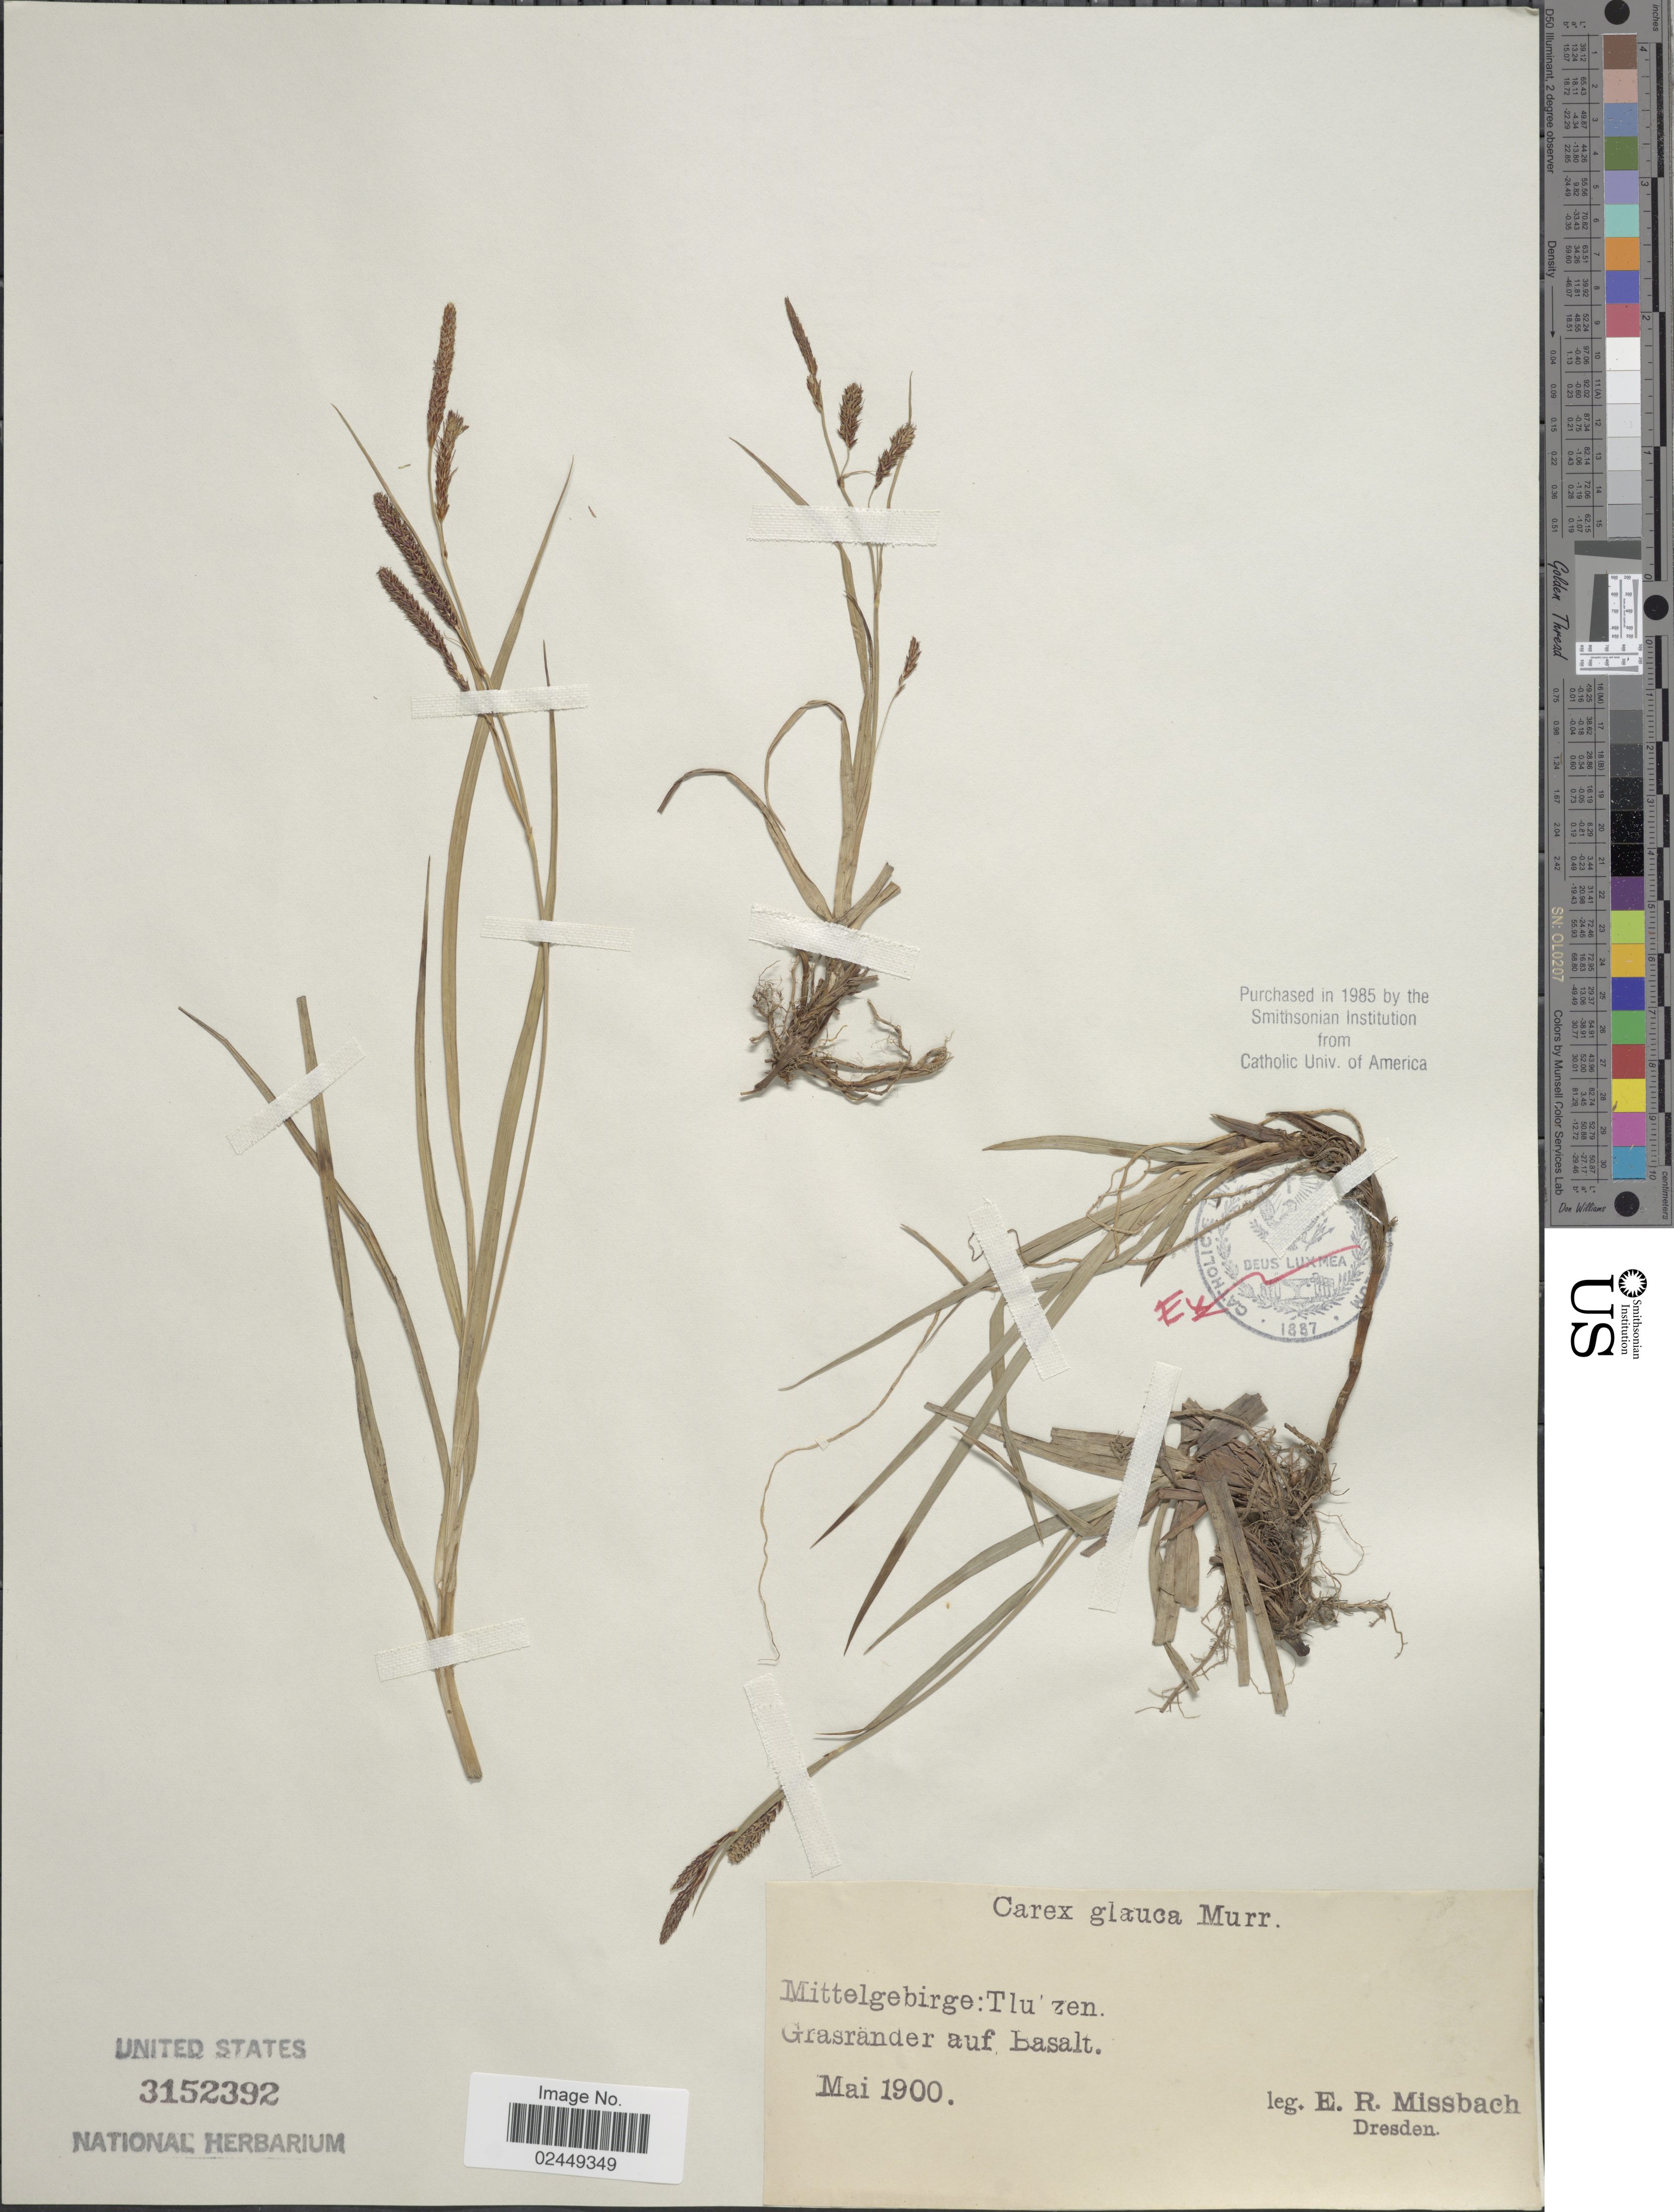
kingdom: Plantae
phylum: Tracheophyta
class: Liliopsida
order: Poales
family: Cyperaceae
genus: Carex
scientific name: Carex flacca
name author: Schreb.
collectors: E. Missbach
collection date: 1900-05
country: Germany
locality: Mittelgebirge: Tluzen, Grasrander auf Basalt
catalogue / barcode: US 3152392